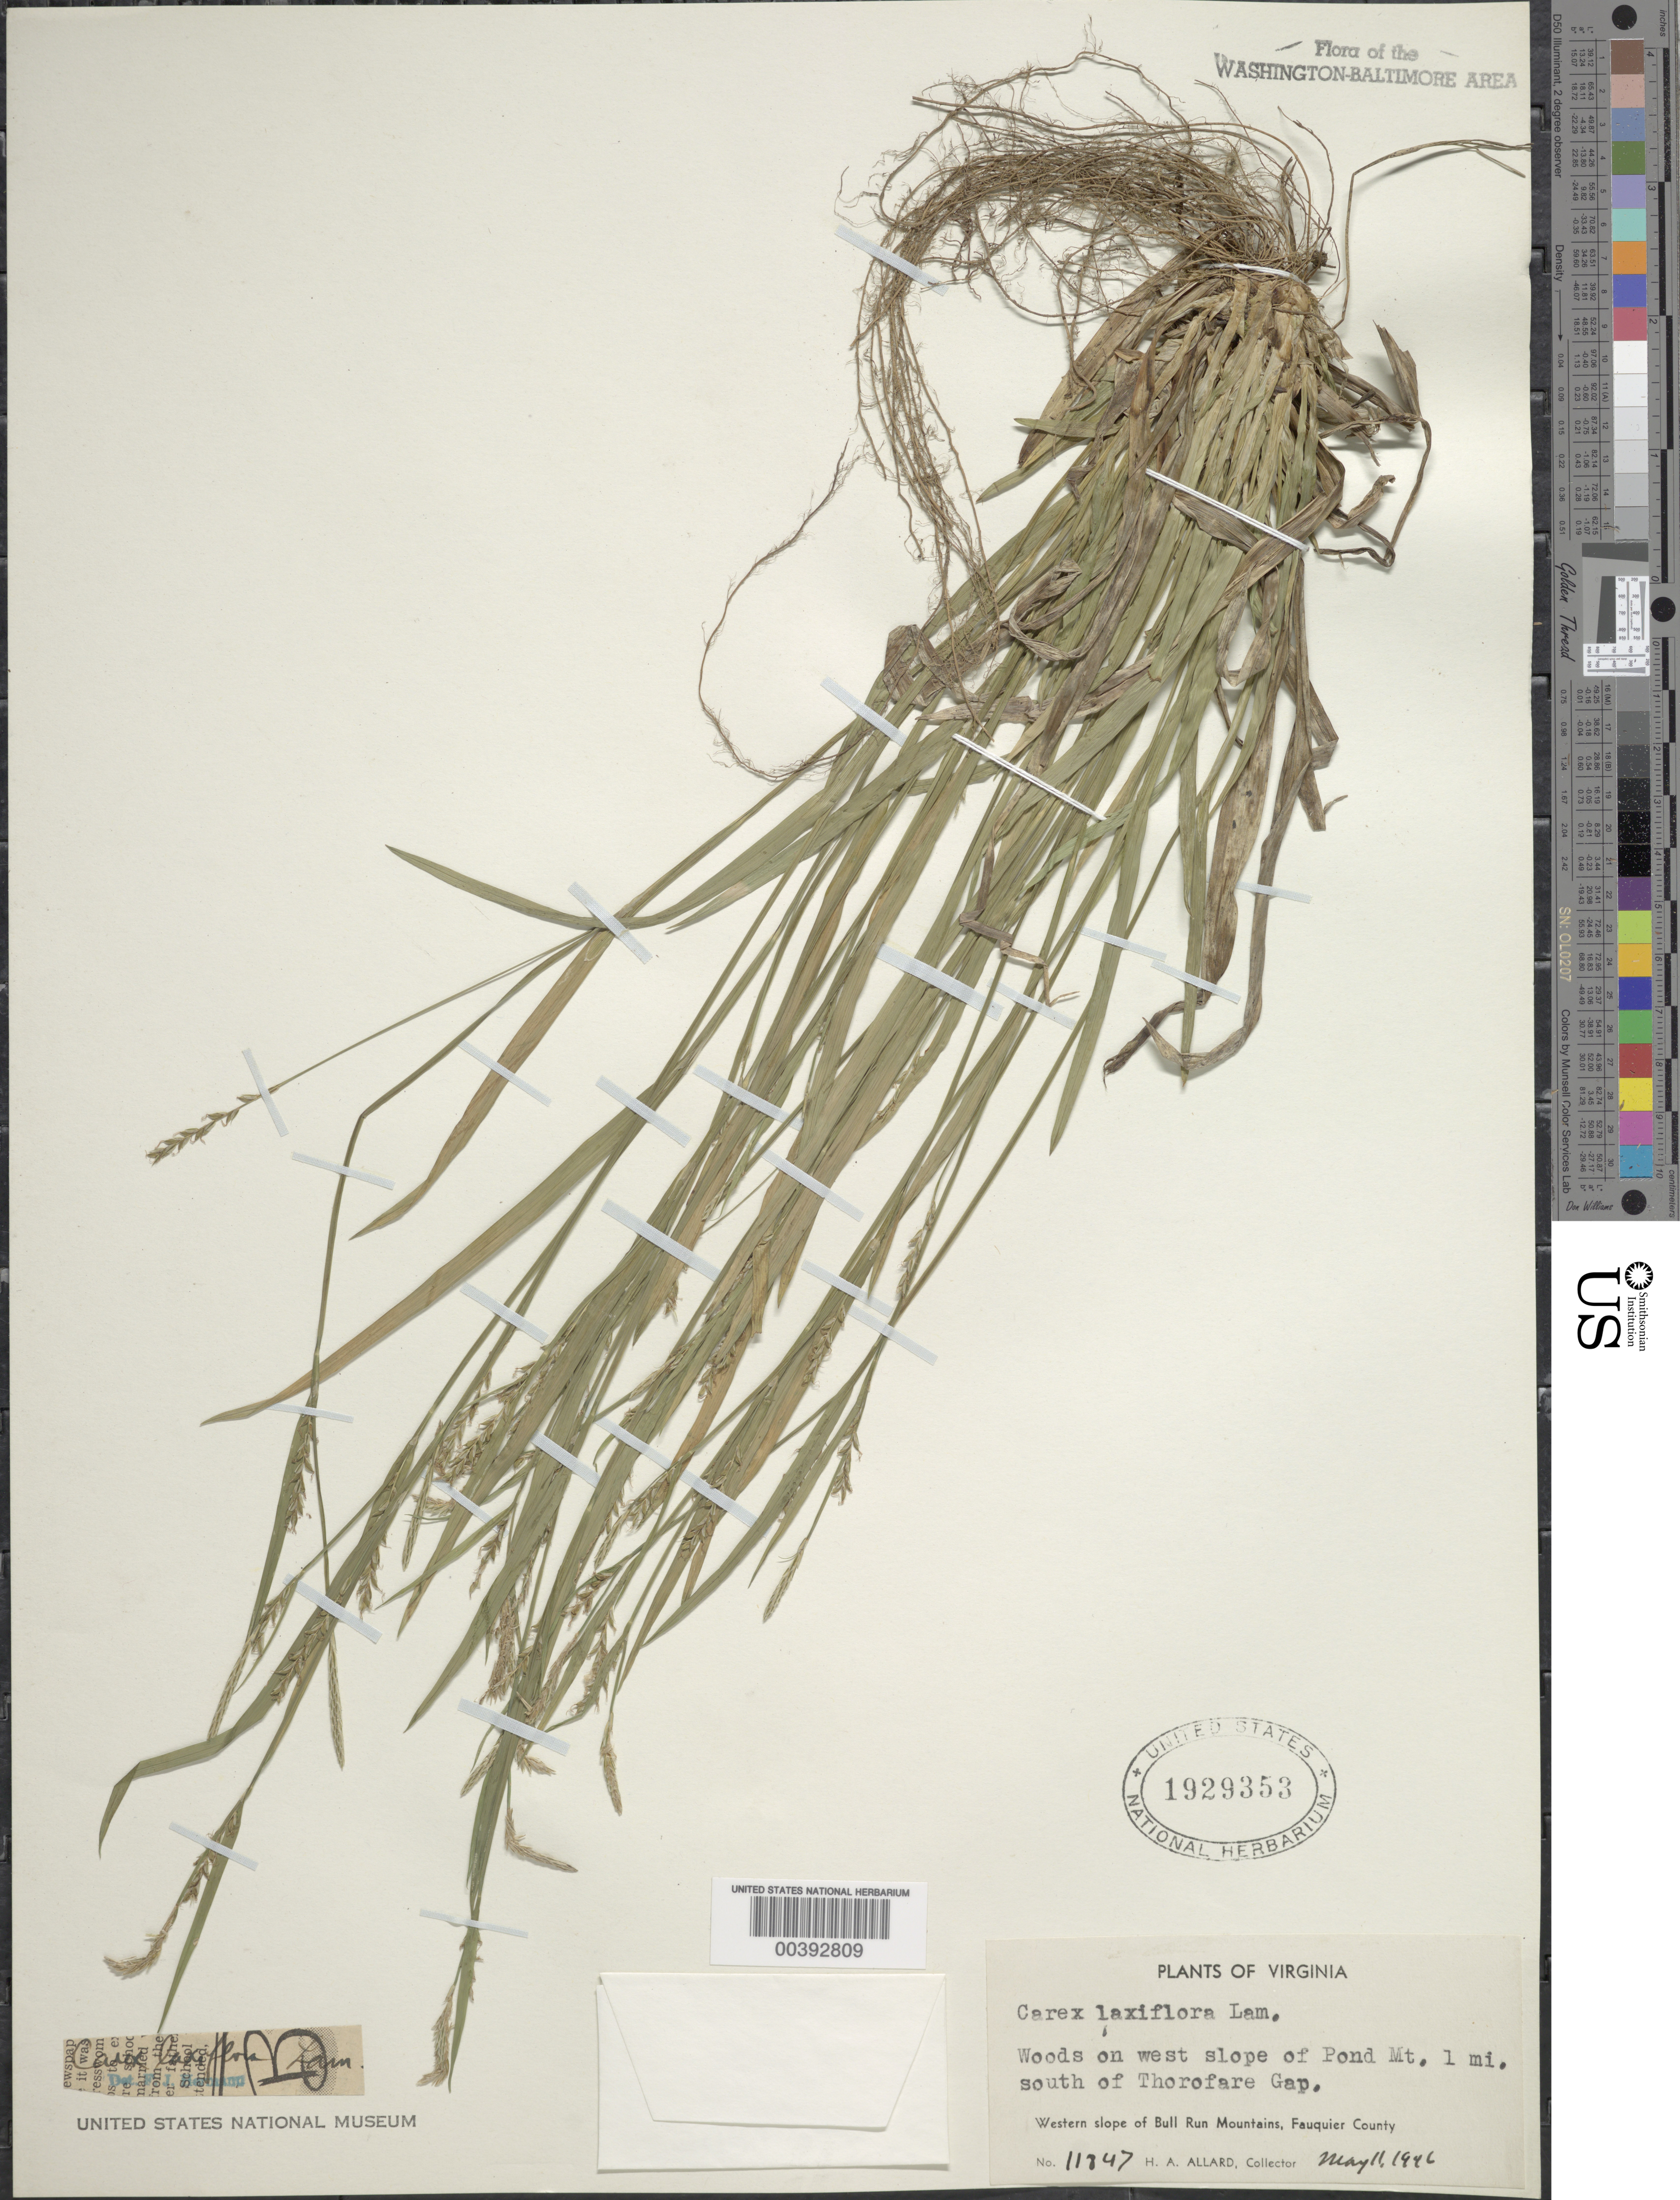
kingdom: Plantae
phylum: Tracheophyta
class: Liliopsida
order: Poales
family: Cyperaceae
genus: Carex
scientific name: Carex laxiflora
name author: Lam.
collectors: H. A. Allard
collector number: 11847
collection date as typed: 11 May 1946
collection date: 1946-05-11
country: United States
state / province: Virginia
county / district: Fauquier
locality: S of Thorofare Gap on Pond Mountain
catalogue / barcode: US 1929353